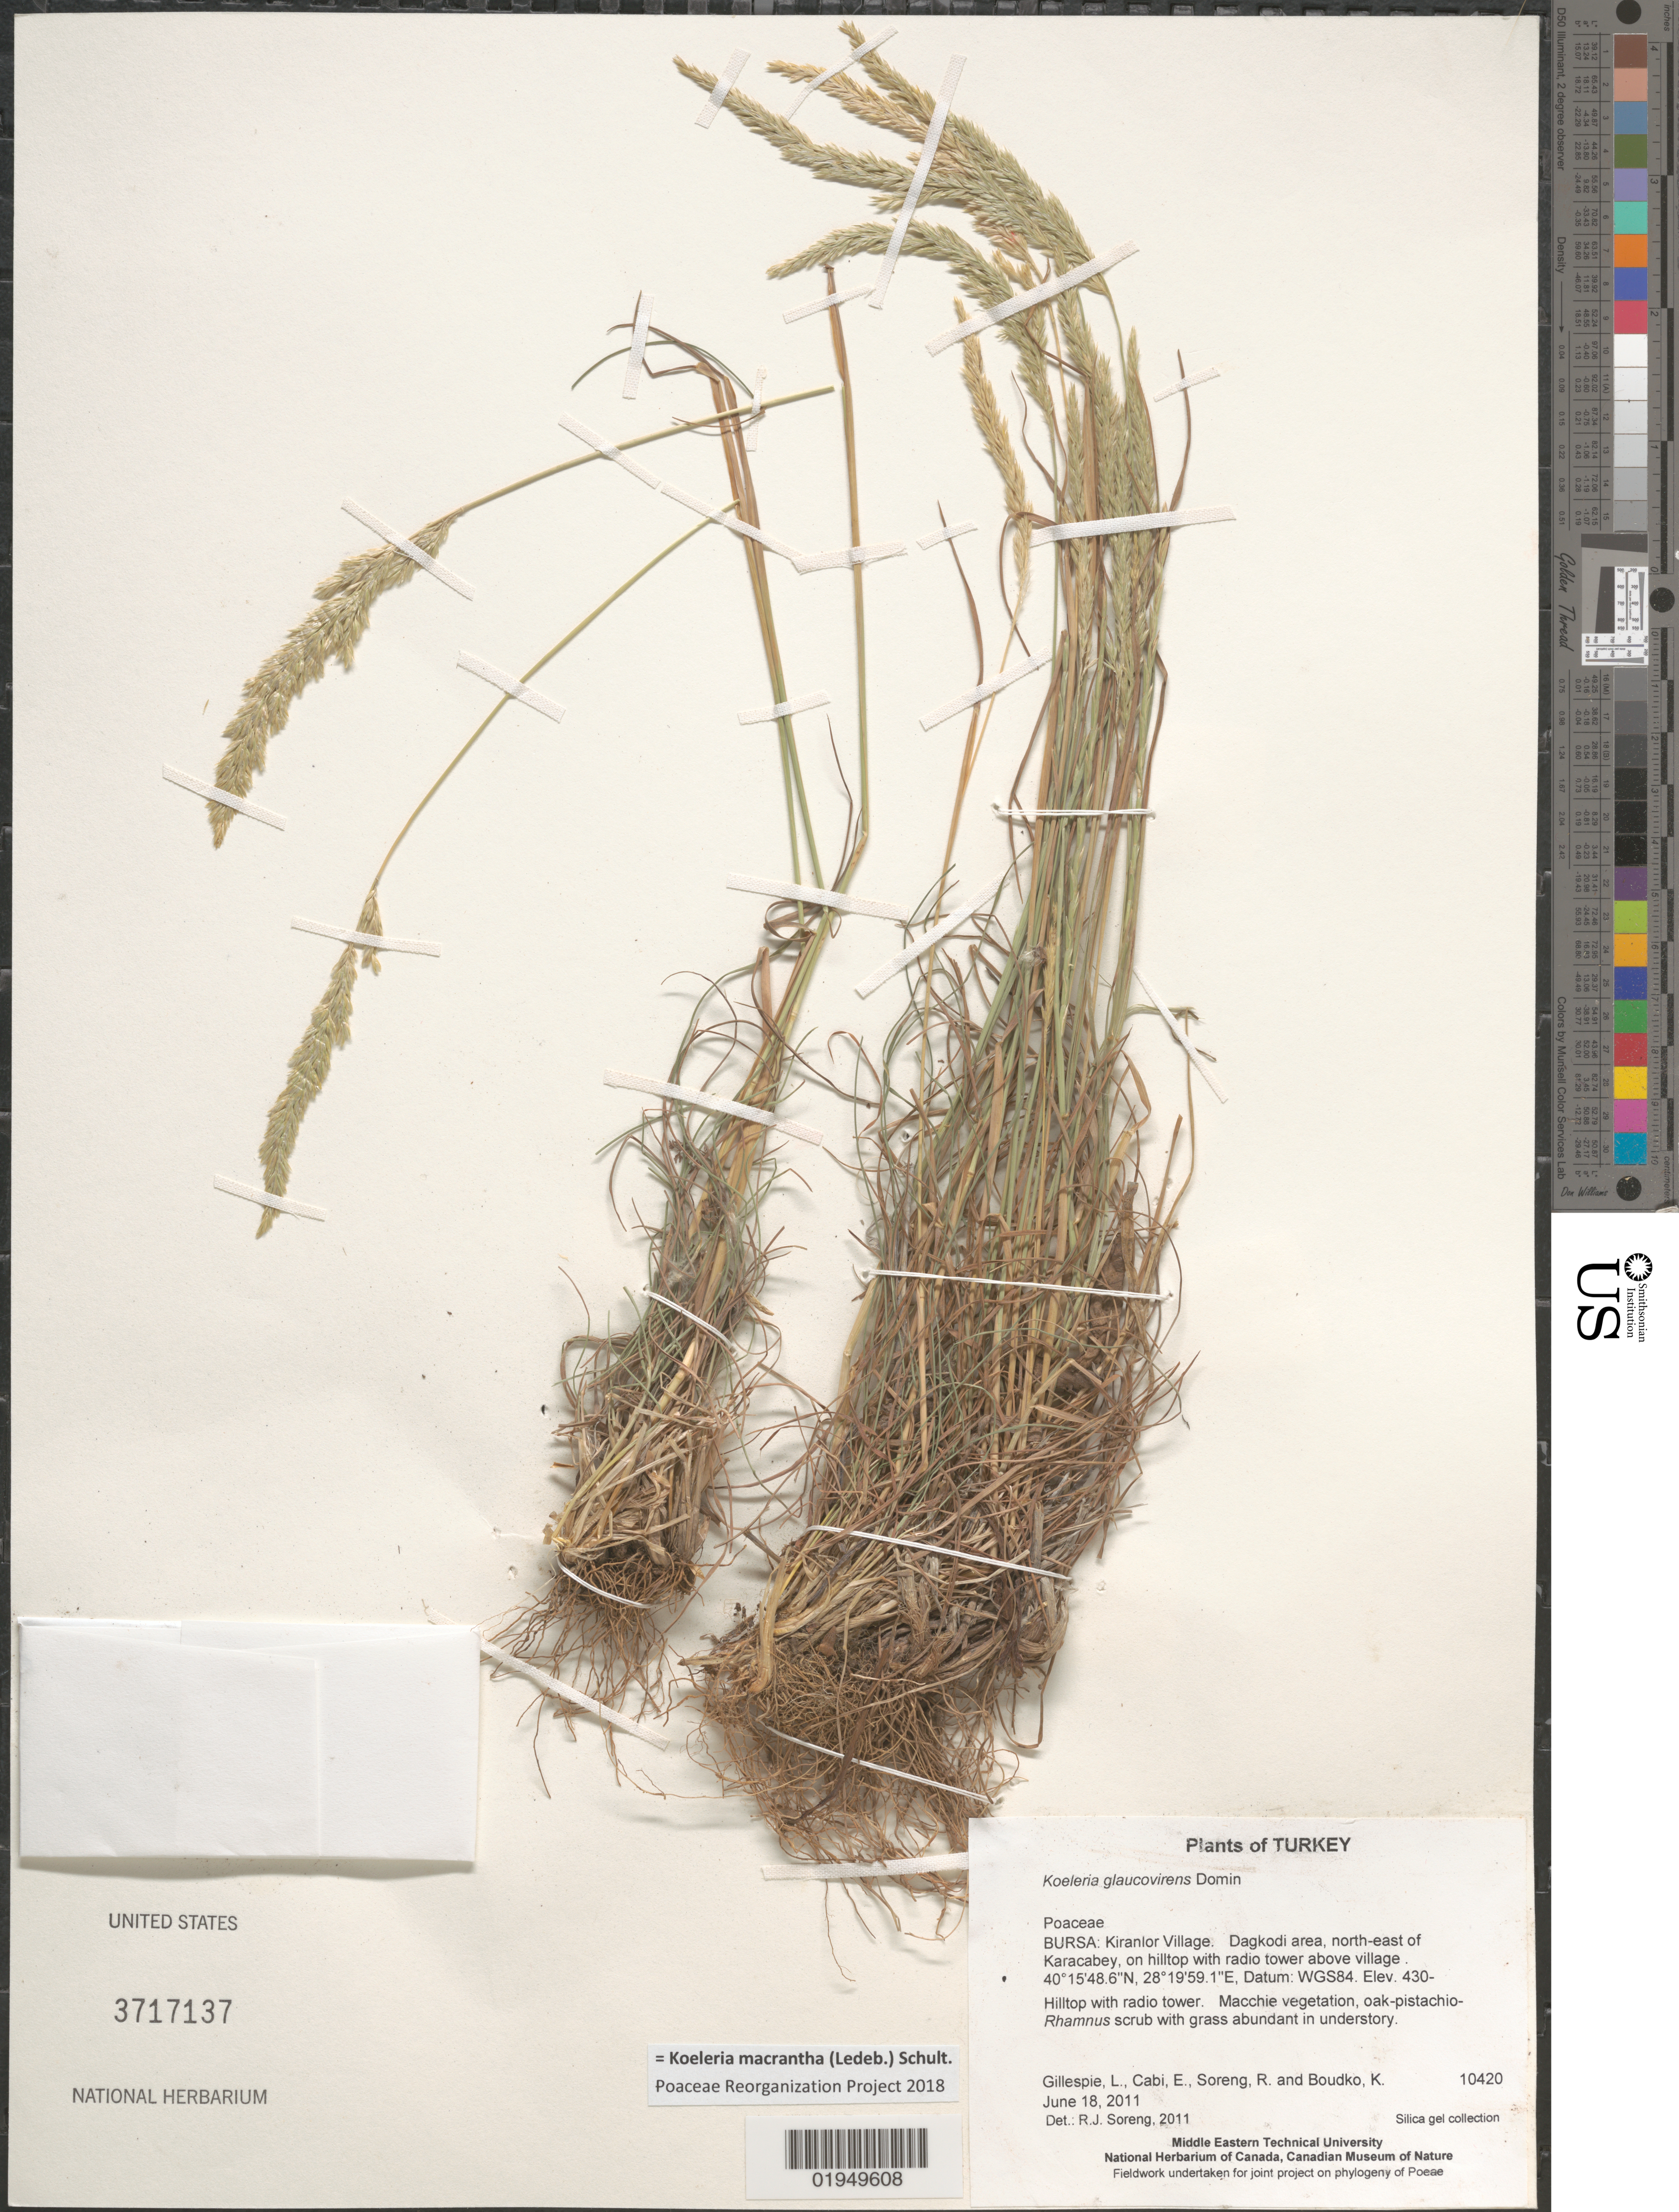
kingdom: Plantae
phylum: Tracheophyta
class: Liliopsida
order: Poales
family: Poaceae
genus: Koeleria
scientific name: Koeleria macrantha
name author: (Ledeb.) Schult.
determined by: Poaceae Reorganization Project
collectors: L. J. Gillespie, E. Cabi, R. J. Soreng & K. Boudko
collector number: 10420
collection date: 2011-06-18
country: Turkey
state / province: Bursa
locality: Kiranlor Village. Dagkodi area, north-east of Karacabey, on hilltop with radio tower above village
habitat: Hilltop with radio tower. Macchiee-oak-pistachio-Rhamnus scrub with abundant grass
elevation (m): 430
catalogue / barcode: US 3717137